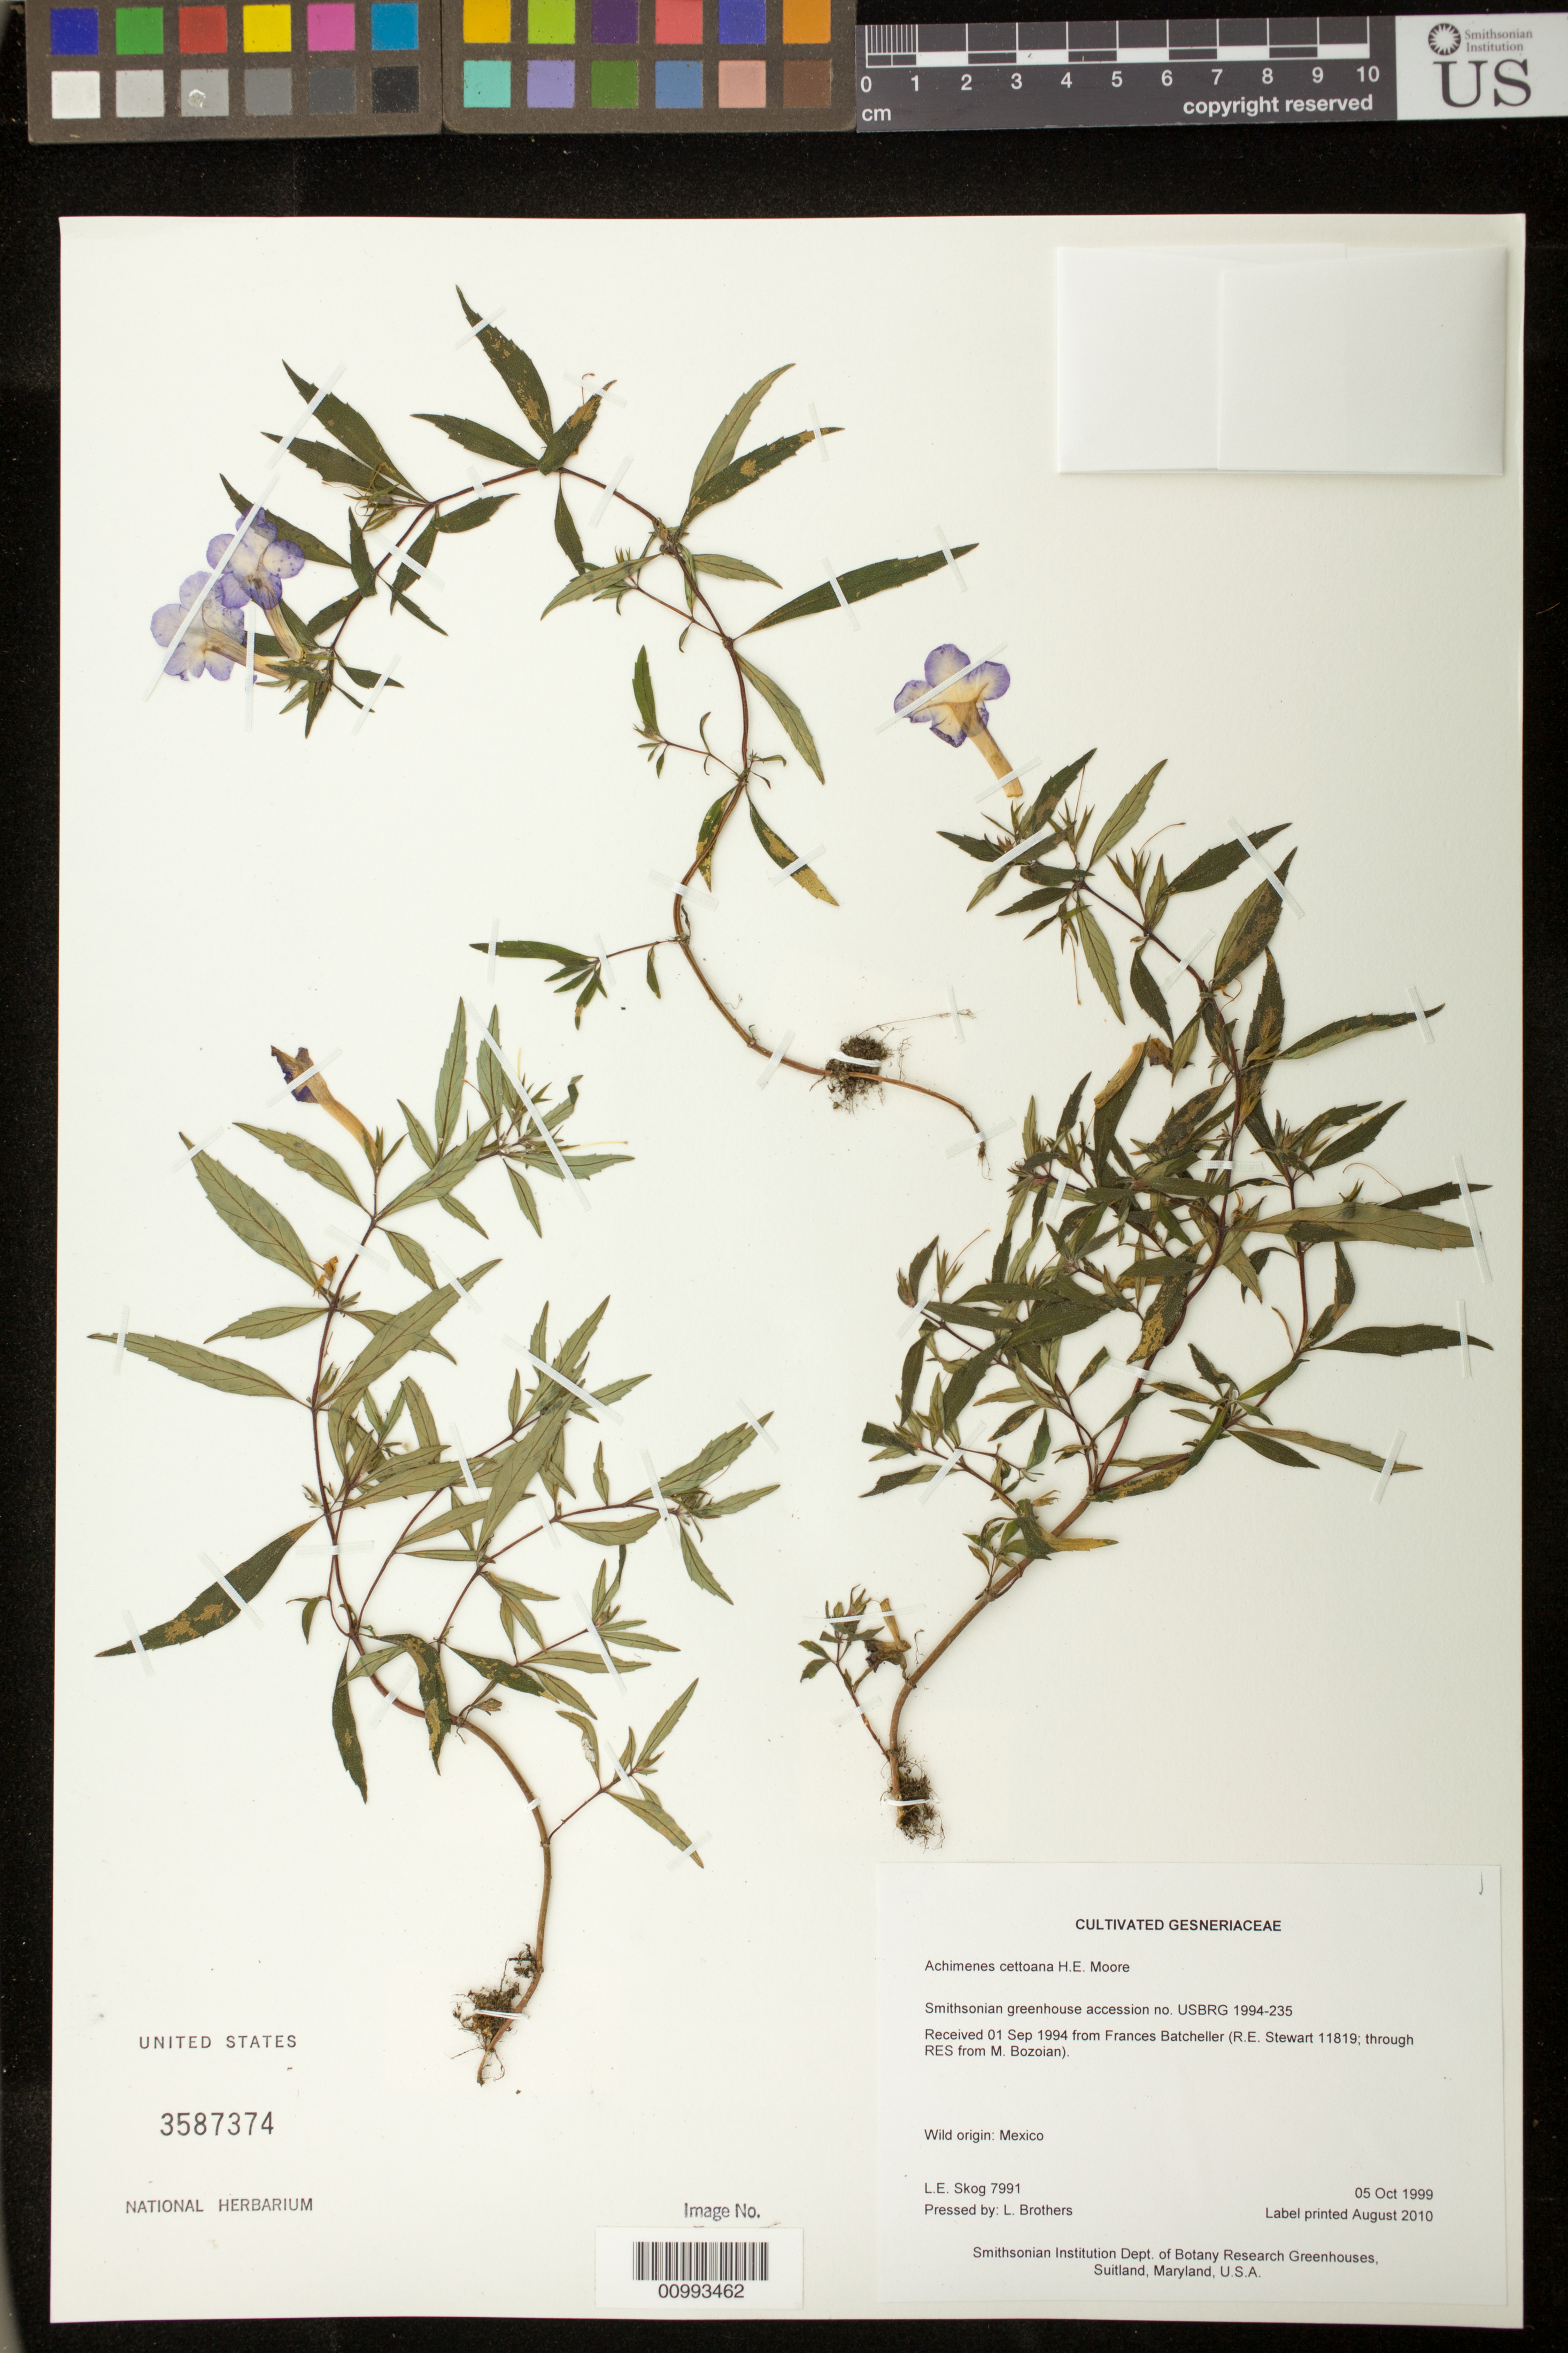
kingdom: Plantae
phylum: Tracheophyta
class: Magnoliopsida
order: Lamiales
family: Gesneriaceae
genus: Achimenes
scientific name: Achimenes cettoana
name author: H.E. Moore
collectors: L. E. Skog & L. Brothers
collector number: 7991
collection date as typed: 05 Oct 1999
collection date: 1999-10-05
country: Mexico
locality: Smithsonian Institution Dept. of Botany Research Greenhouses, Suitland, Maryland, U.S.A.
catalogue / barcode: US 3587374